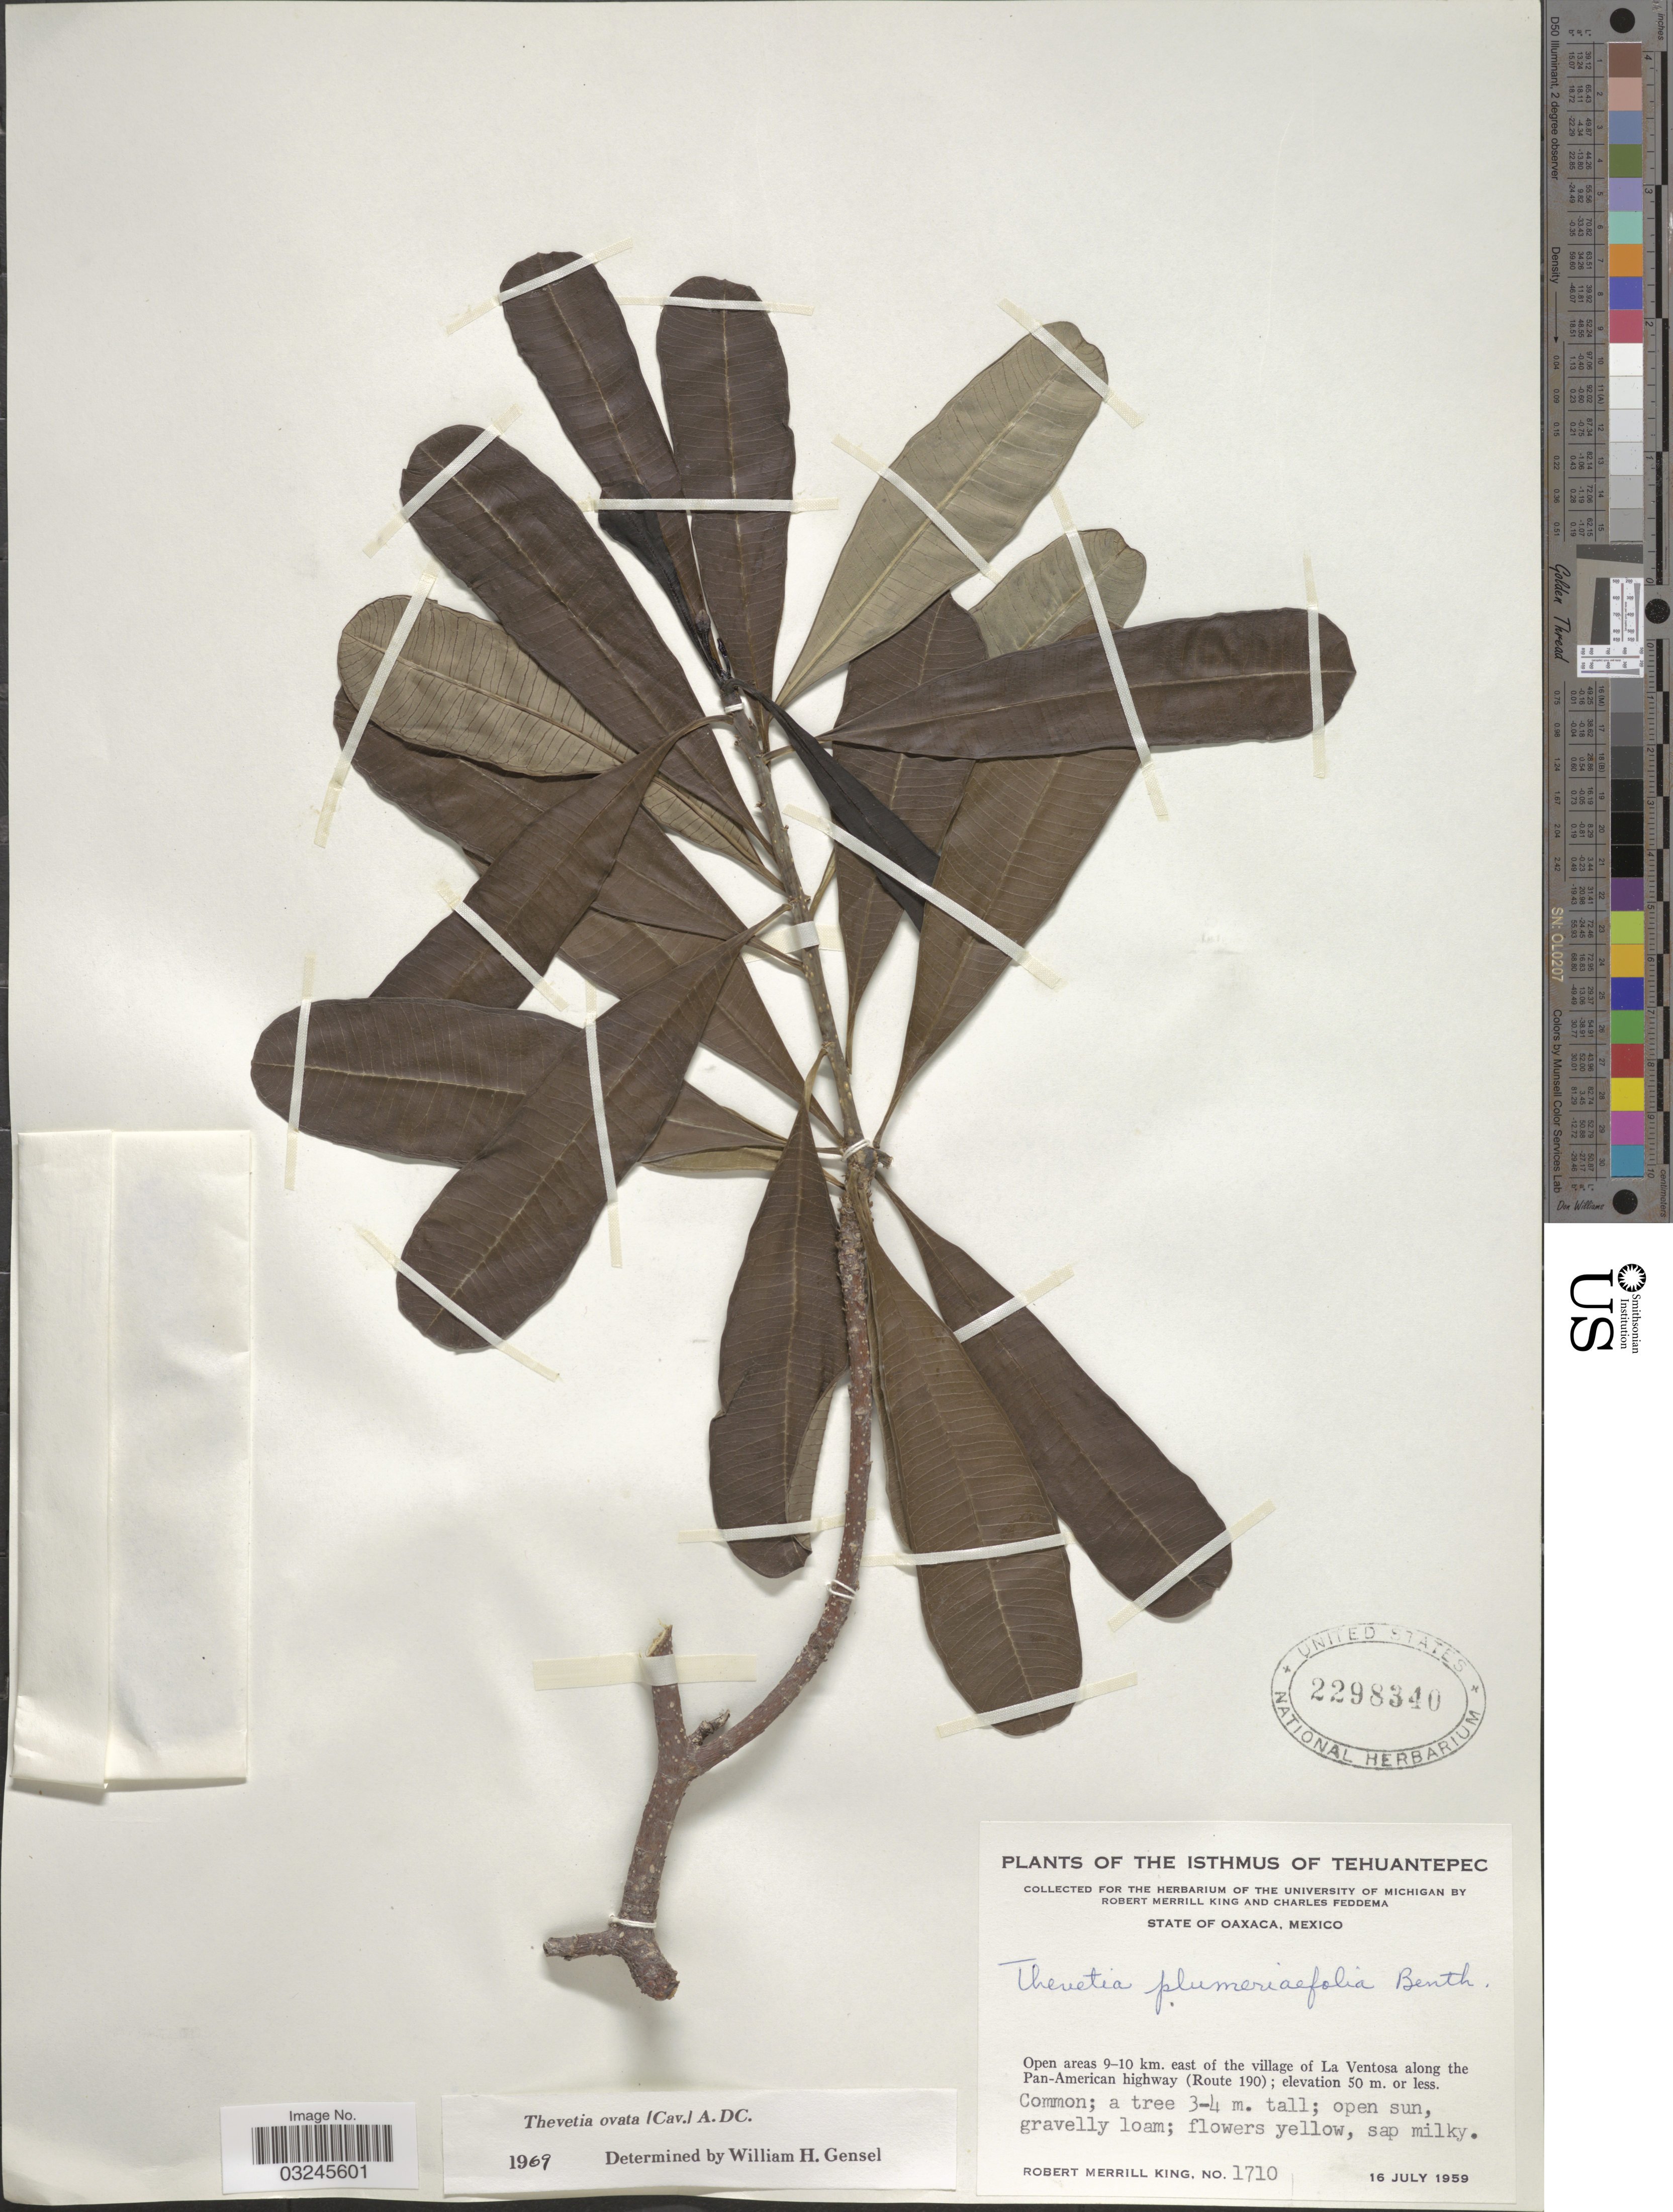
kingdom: Plantae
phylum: Tracheophyta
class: Magnoliopsida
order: Gentianales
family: Apocynaceae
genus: Thevetia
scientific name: Thevetia ovata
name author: (Cav.) A. DC.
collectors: R. M. King & C. Feddema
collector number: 1710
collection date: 1959-07-16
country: Mexico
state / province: Oaxaca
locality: The Isthmus of Tehuantepec. Open areas 9-10 km. east of the village of La Ventosa along the Pan-American highway (Route 190).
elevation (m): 50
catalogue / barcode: US 2298340